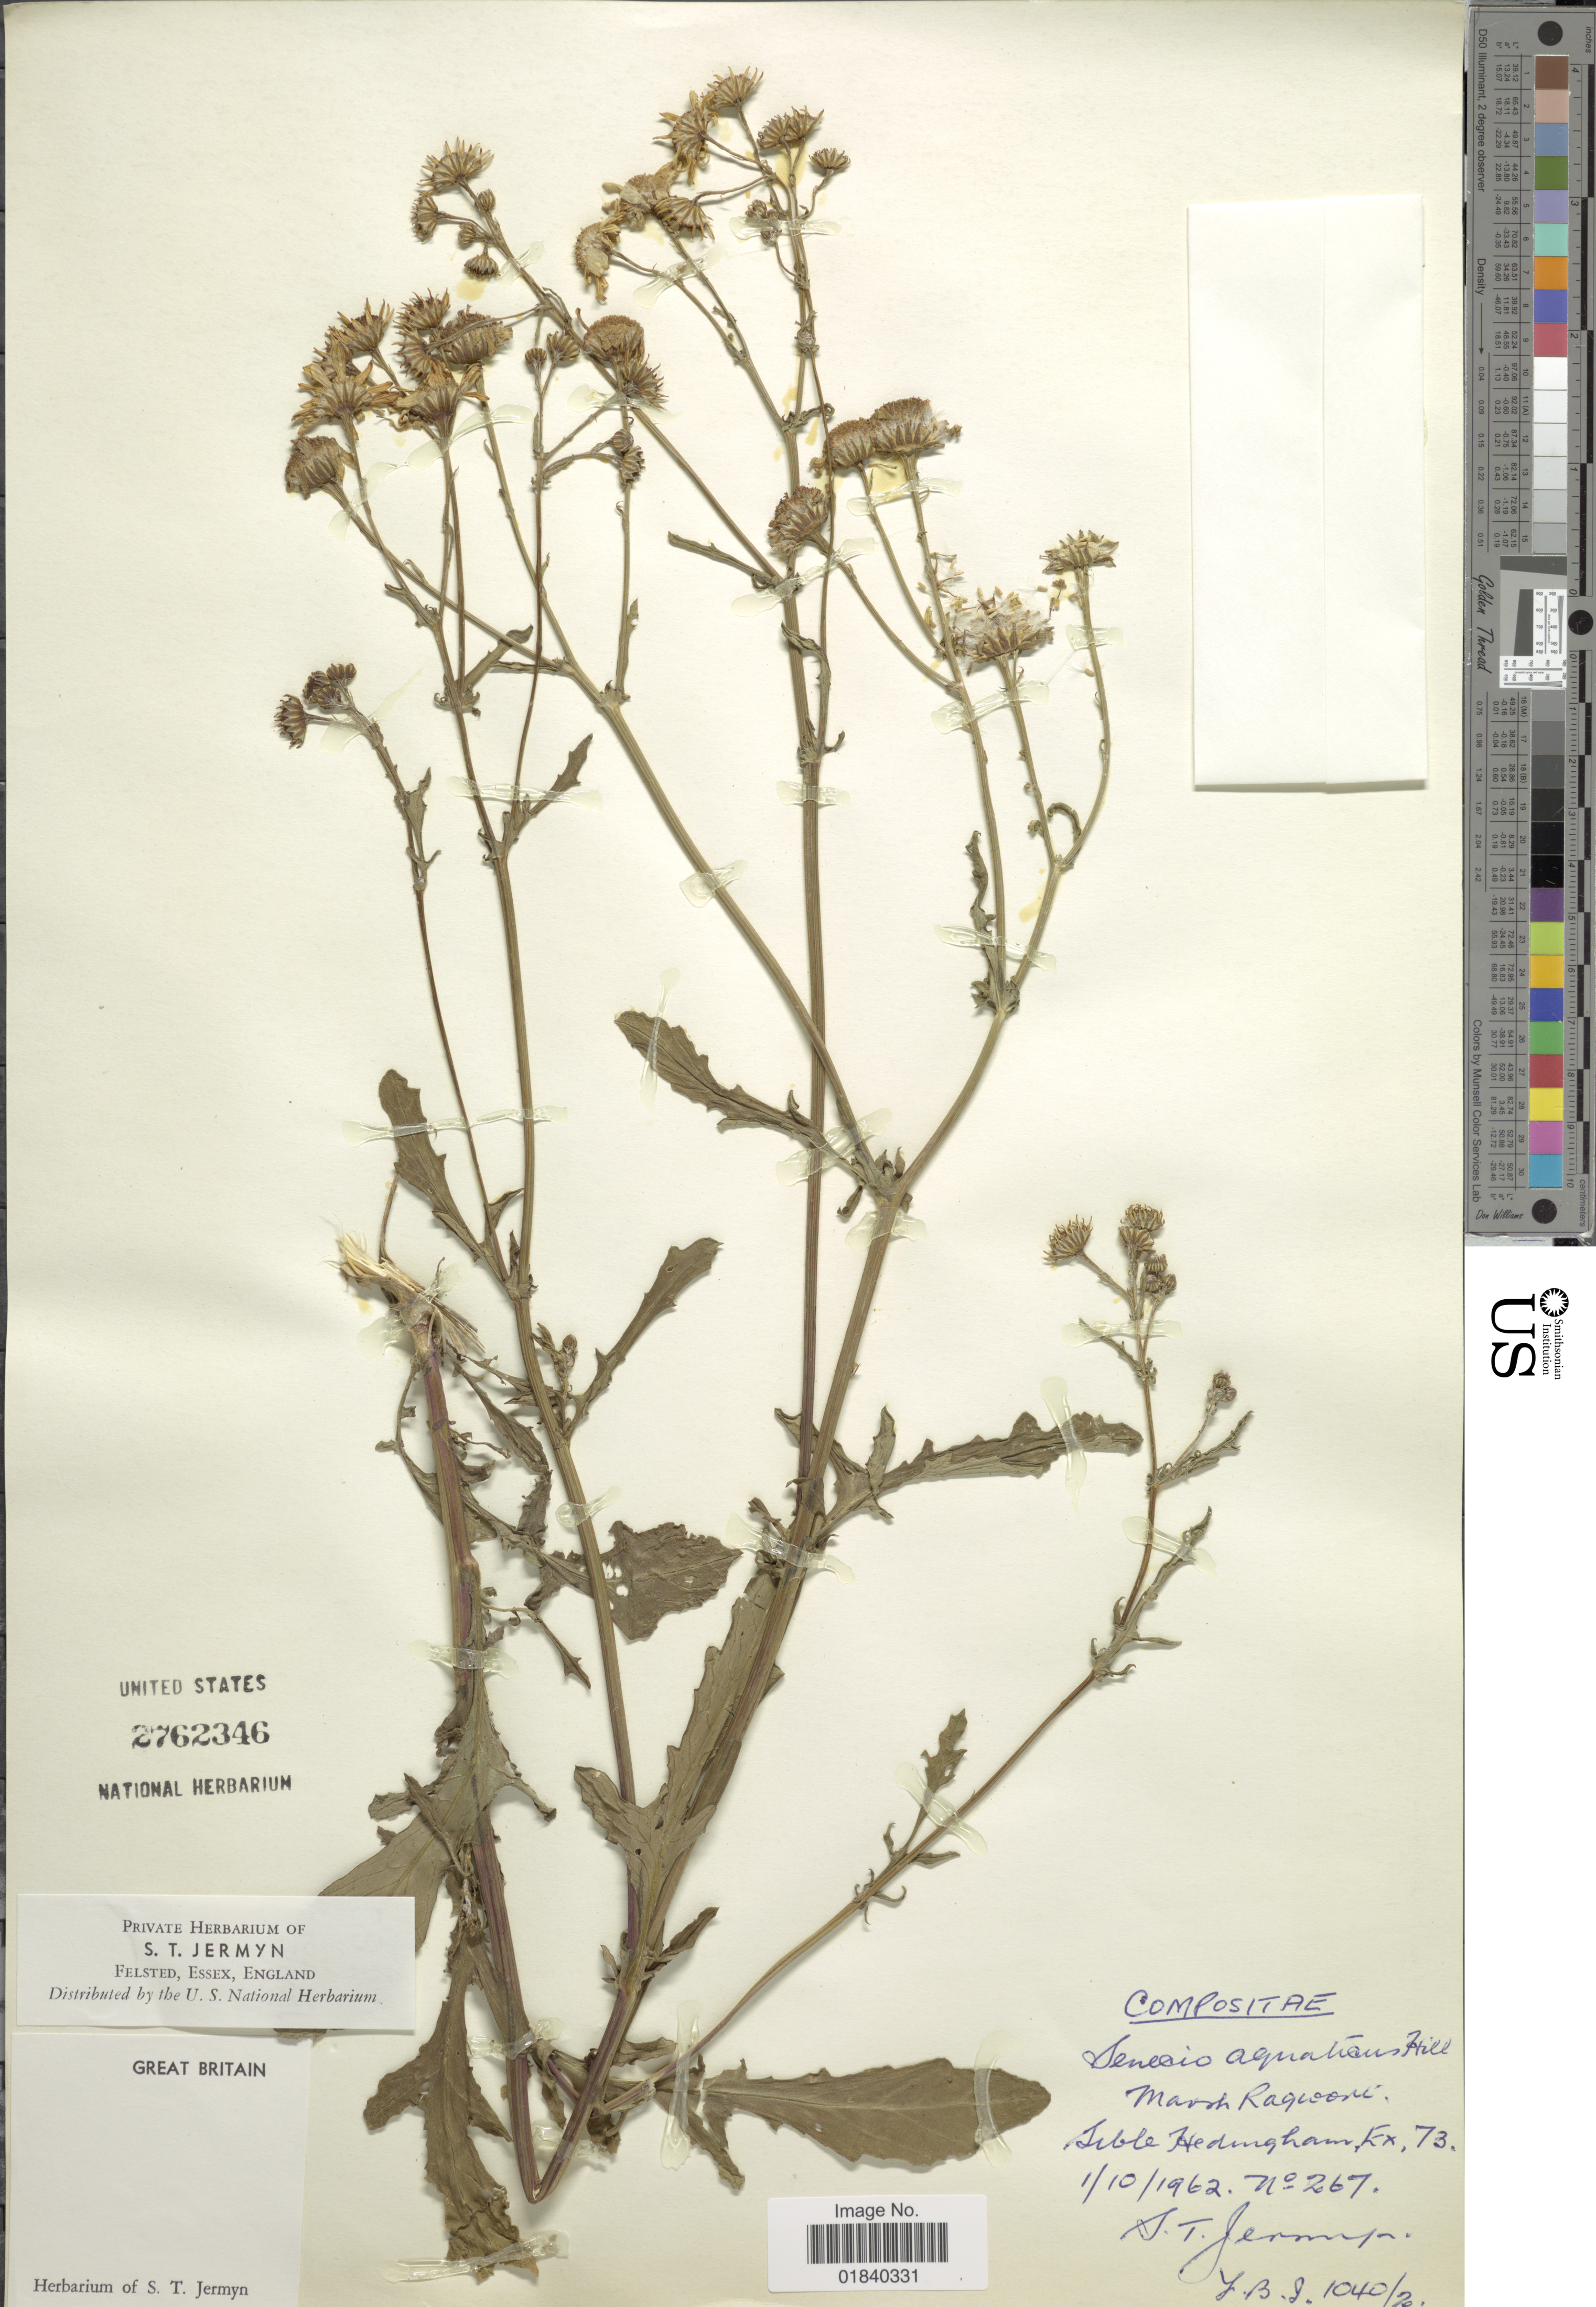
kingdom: Plantae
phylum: Tracheophyta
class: Magnoliopsida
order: Asterales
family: Asteraceae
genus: Senecio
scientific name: Senecio aquaticus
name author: Huds.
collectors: S. Jermyn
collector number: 267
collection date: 1962-10-01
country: United Kingdom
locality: Great Britain, Suble Hedingham Ex.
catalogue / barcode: US 2762346